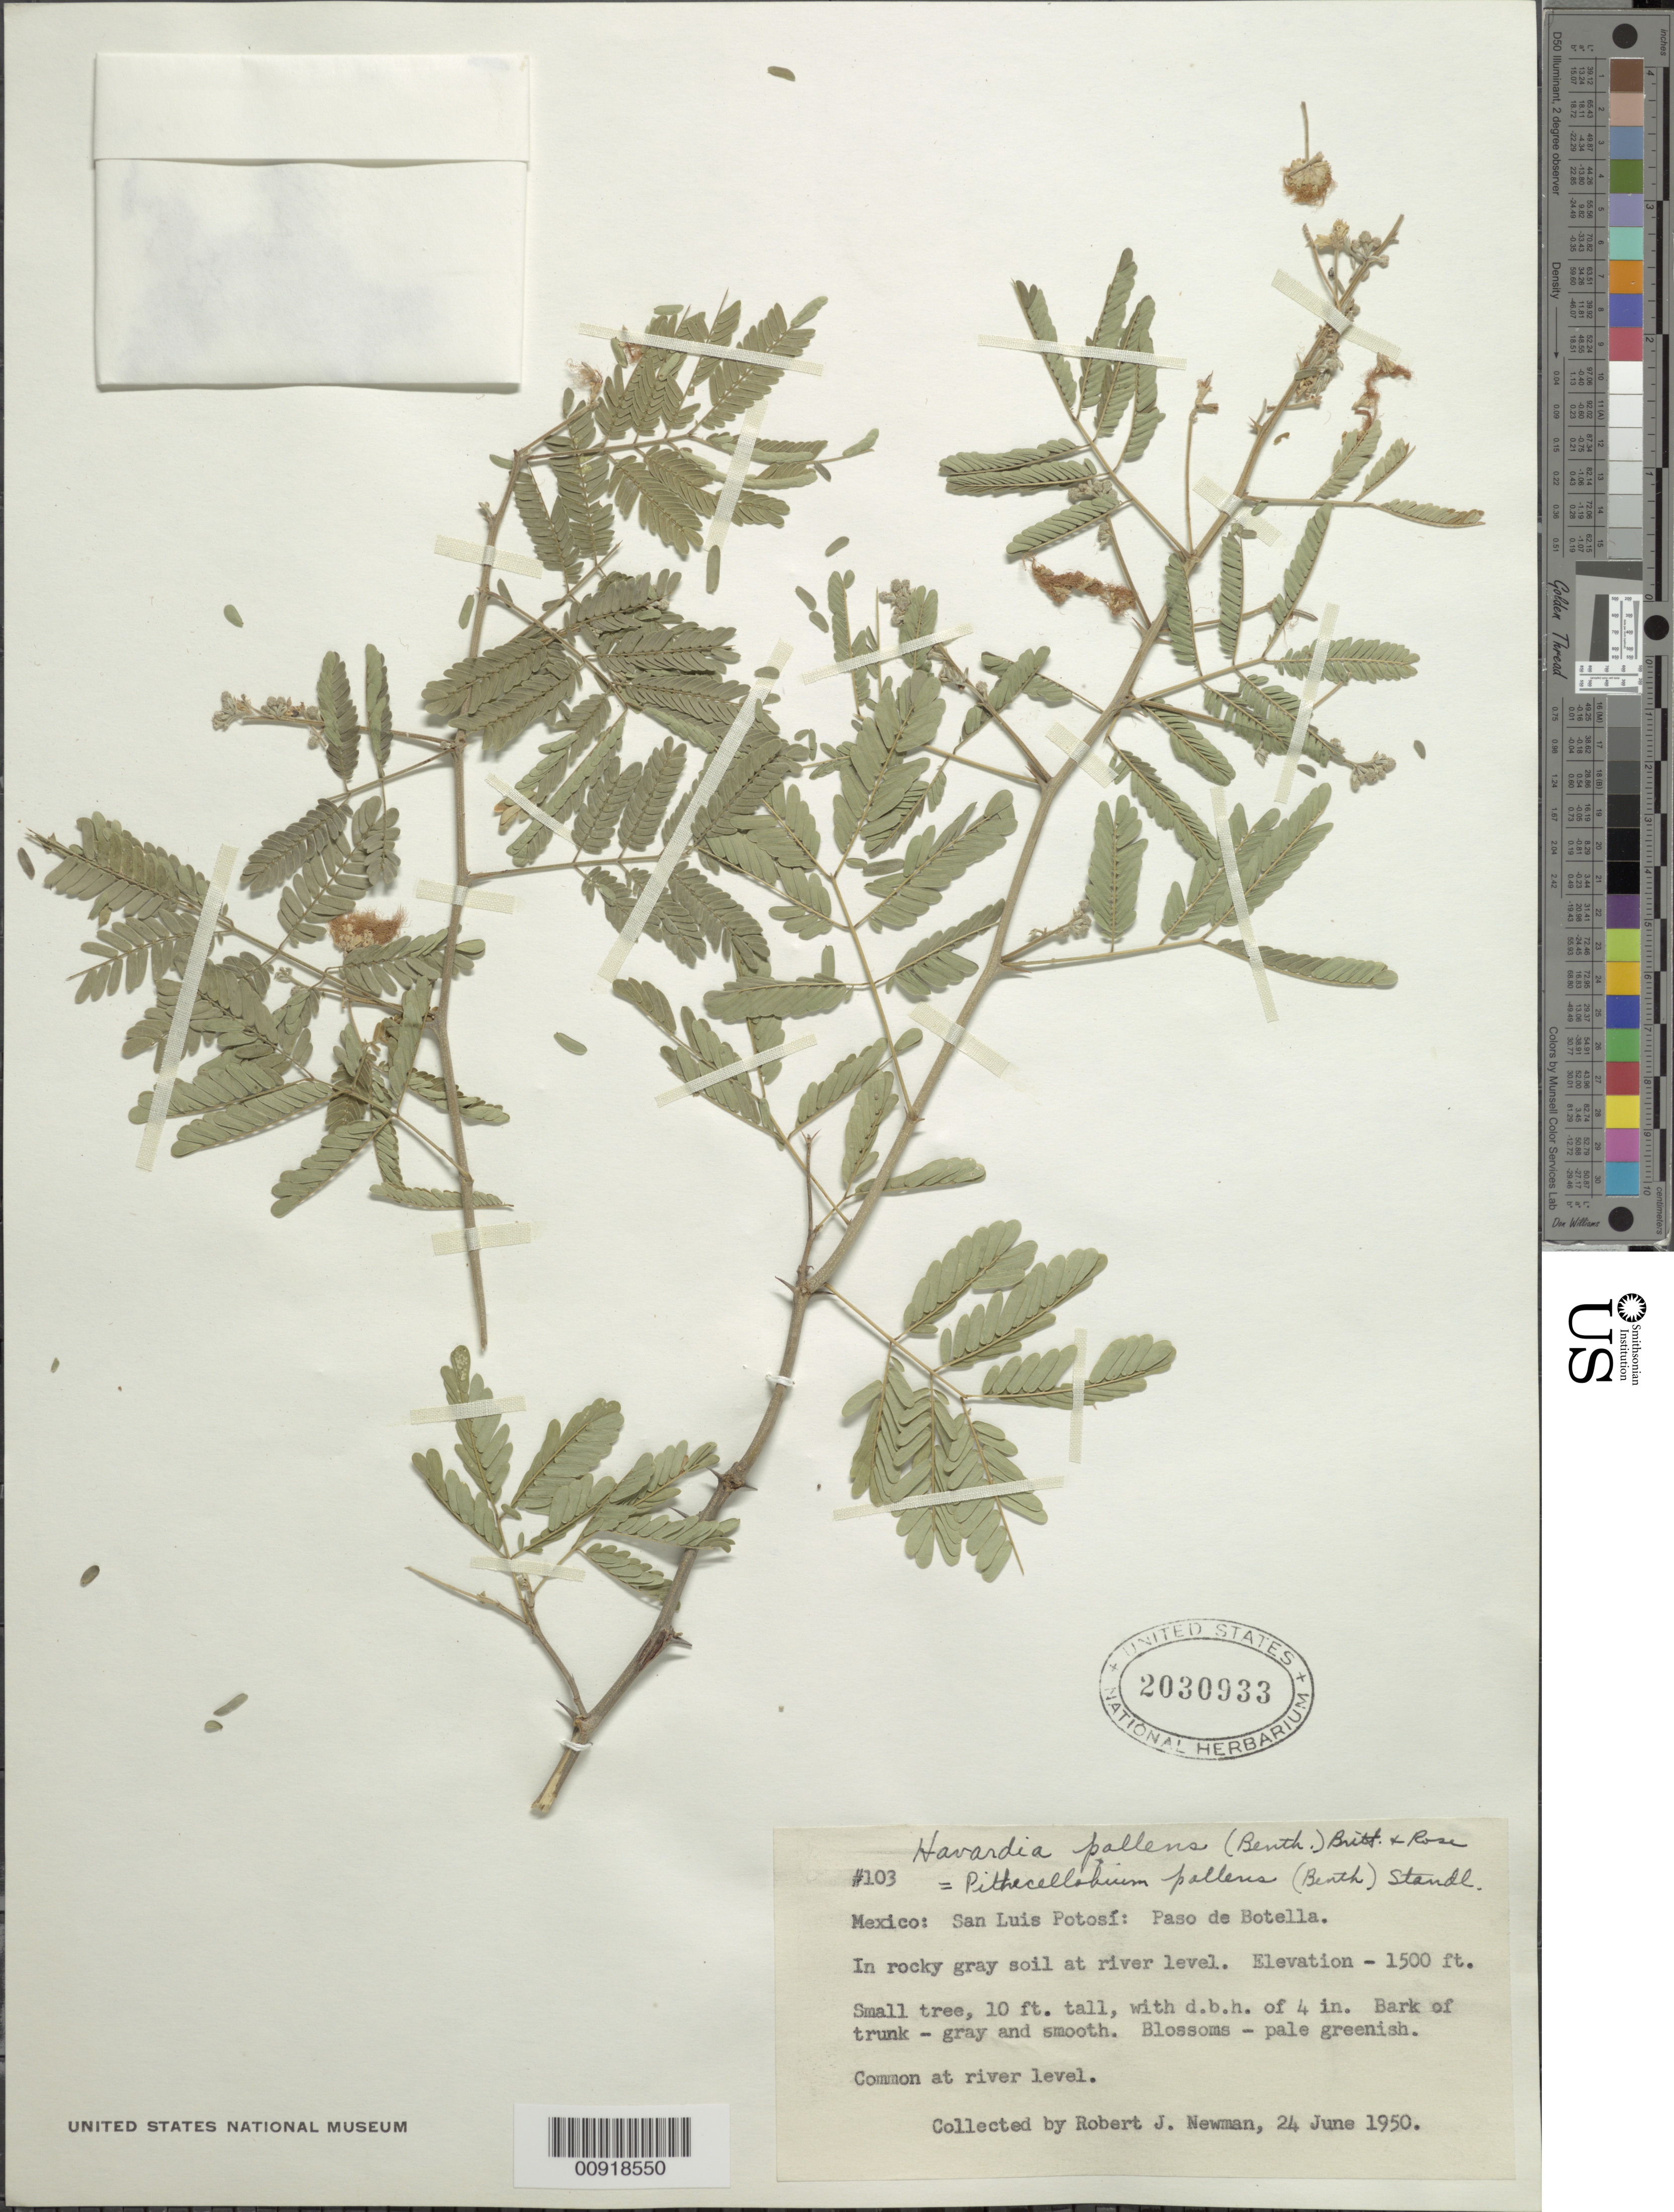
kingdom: Plantae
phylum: Tracheophyta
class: Magnoliopsida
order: Fabales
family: Fabaceae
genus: Havardia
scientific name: Havardia pallens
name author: (Benth.) Britton & Rose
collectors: R. J. Newman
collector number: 103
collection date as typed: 24 Jun 1950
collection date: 1950-06-24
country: Mexico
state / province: San Luis Potosí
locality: San Luis Potosí: Paso de Botella.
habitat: In rocky gray soil at river level.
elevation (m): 457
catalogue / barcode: US 2030933